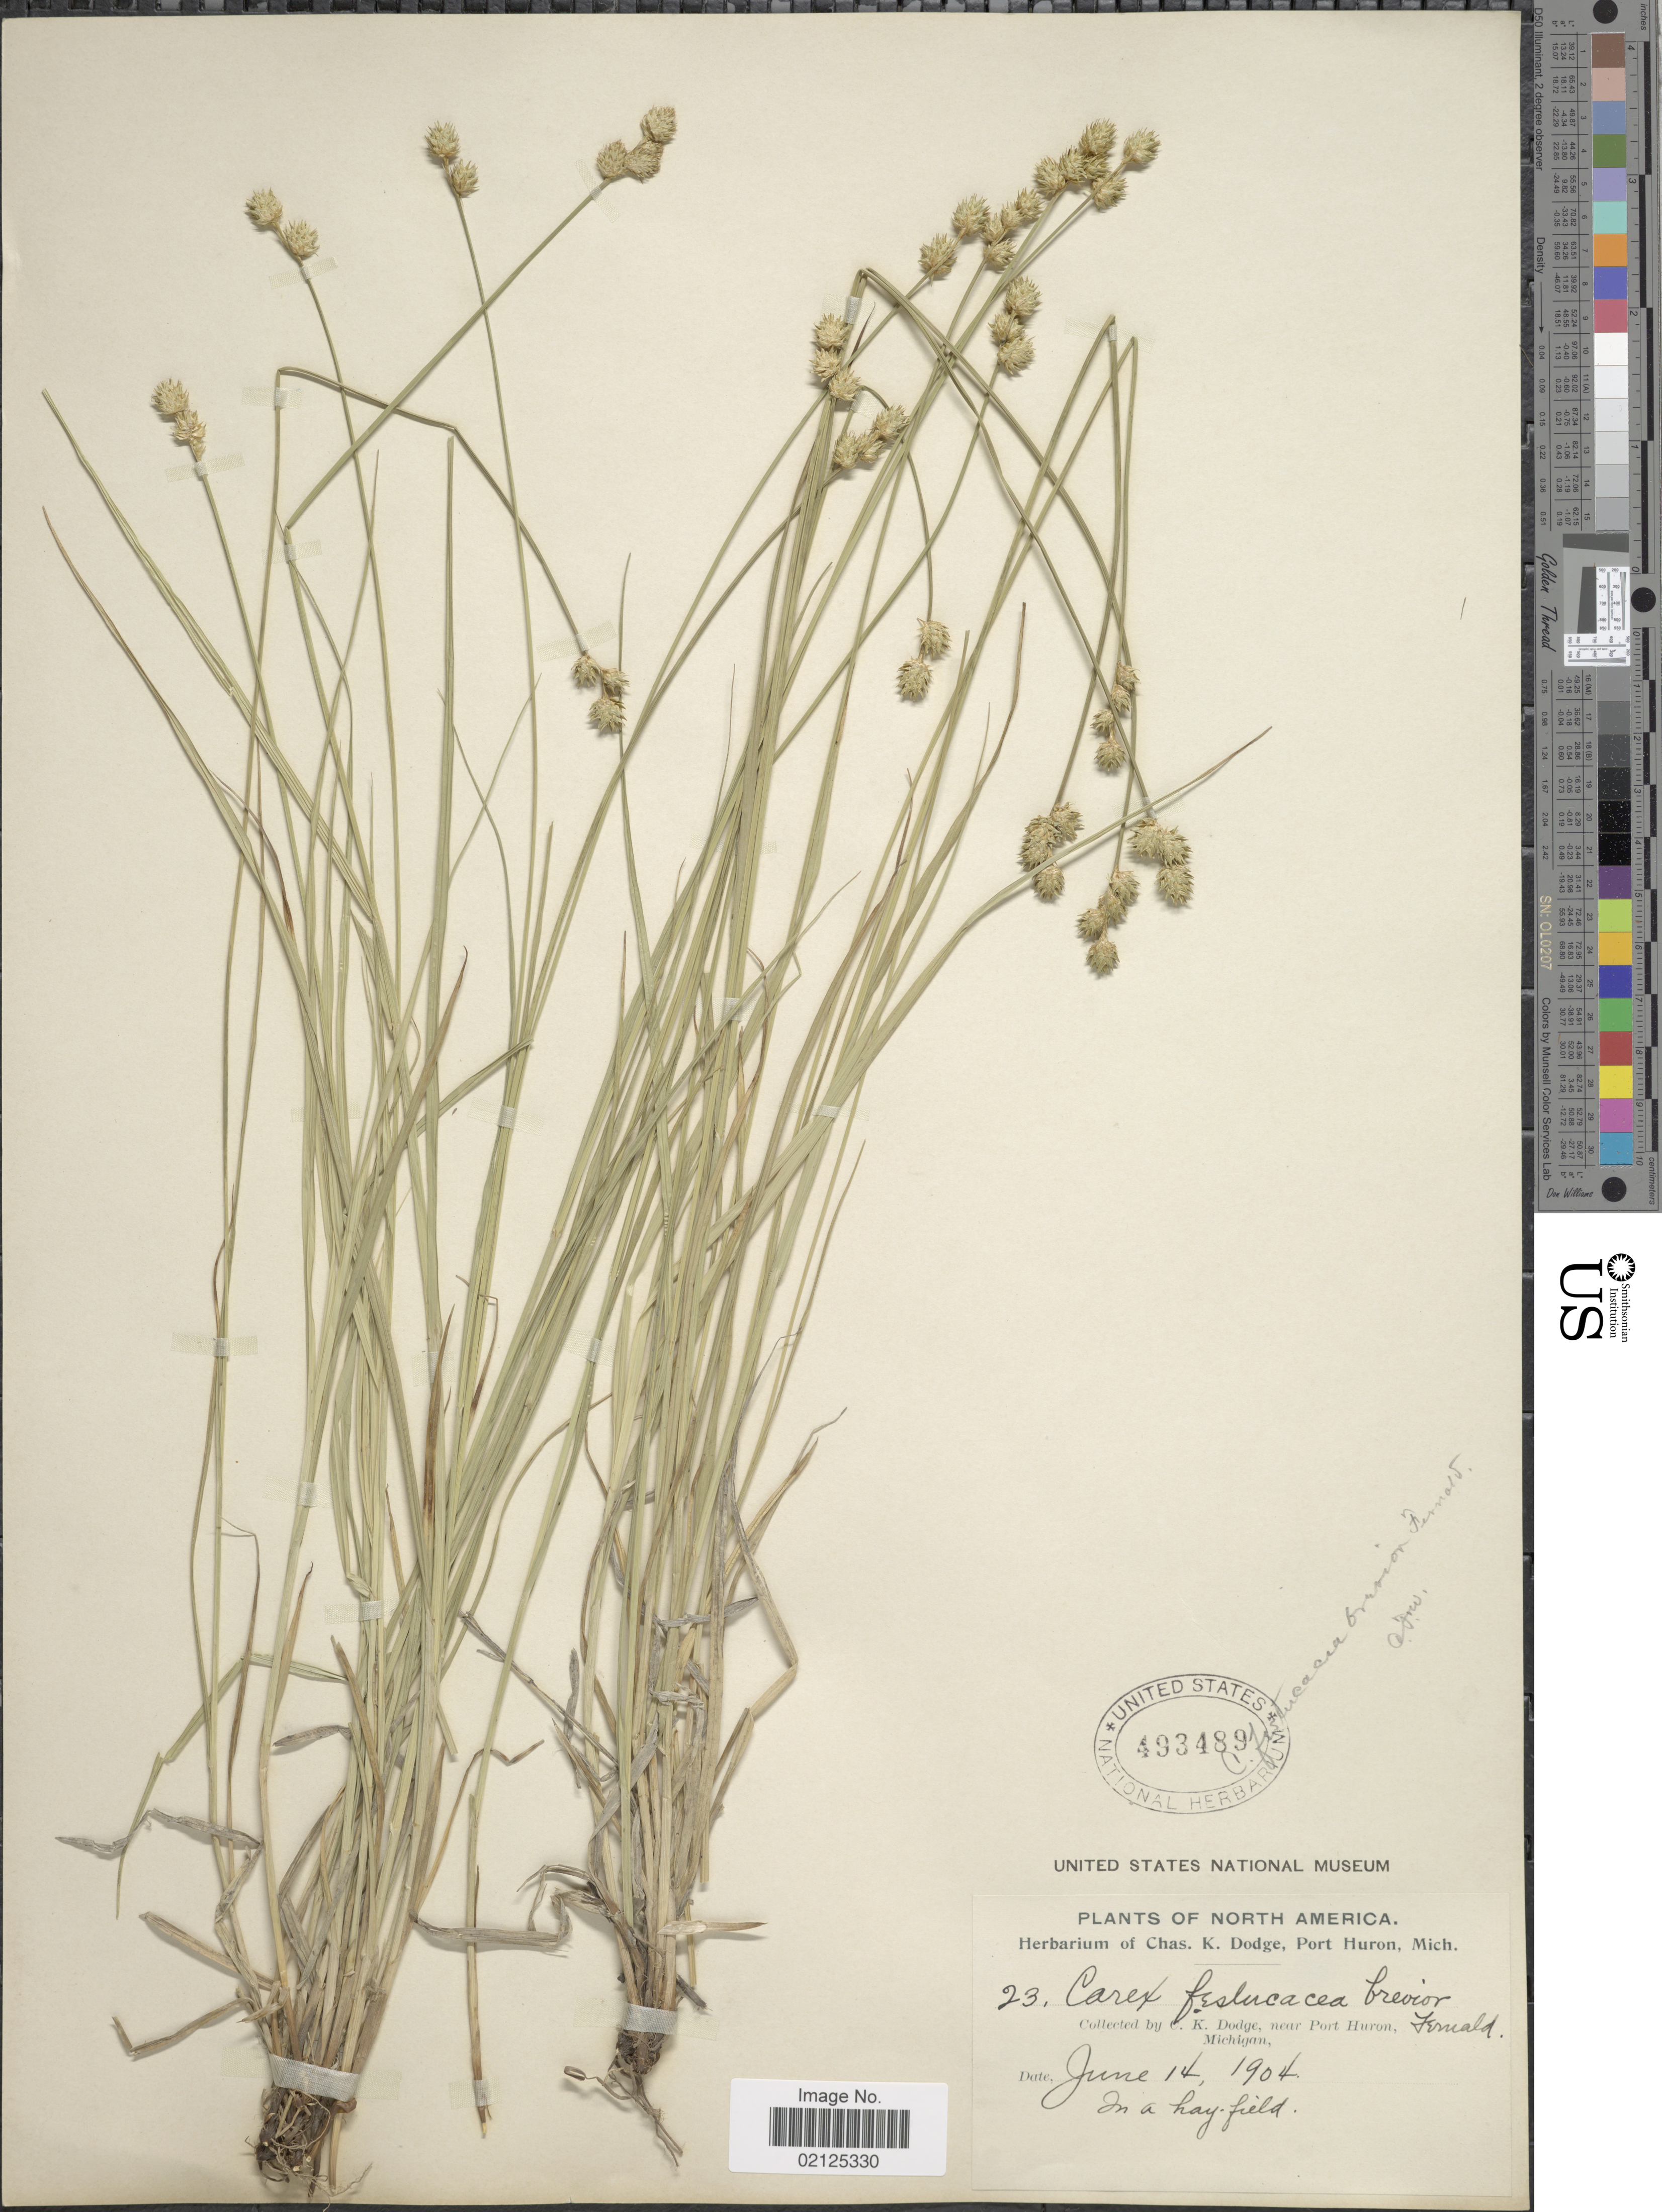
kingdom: Plantae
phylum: Tracheophyta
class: Liliopsida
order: Poales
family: Cyperaceae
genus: Carex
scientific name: Carex molesta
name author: Mack.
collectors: C. Dodge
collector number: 23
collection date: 1904-06-14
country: United States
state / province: Michigan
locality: Near Port Huron, In a hay field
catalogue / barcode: US 493489